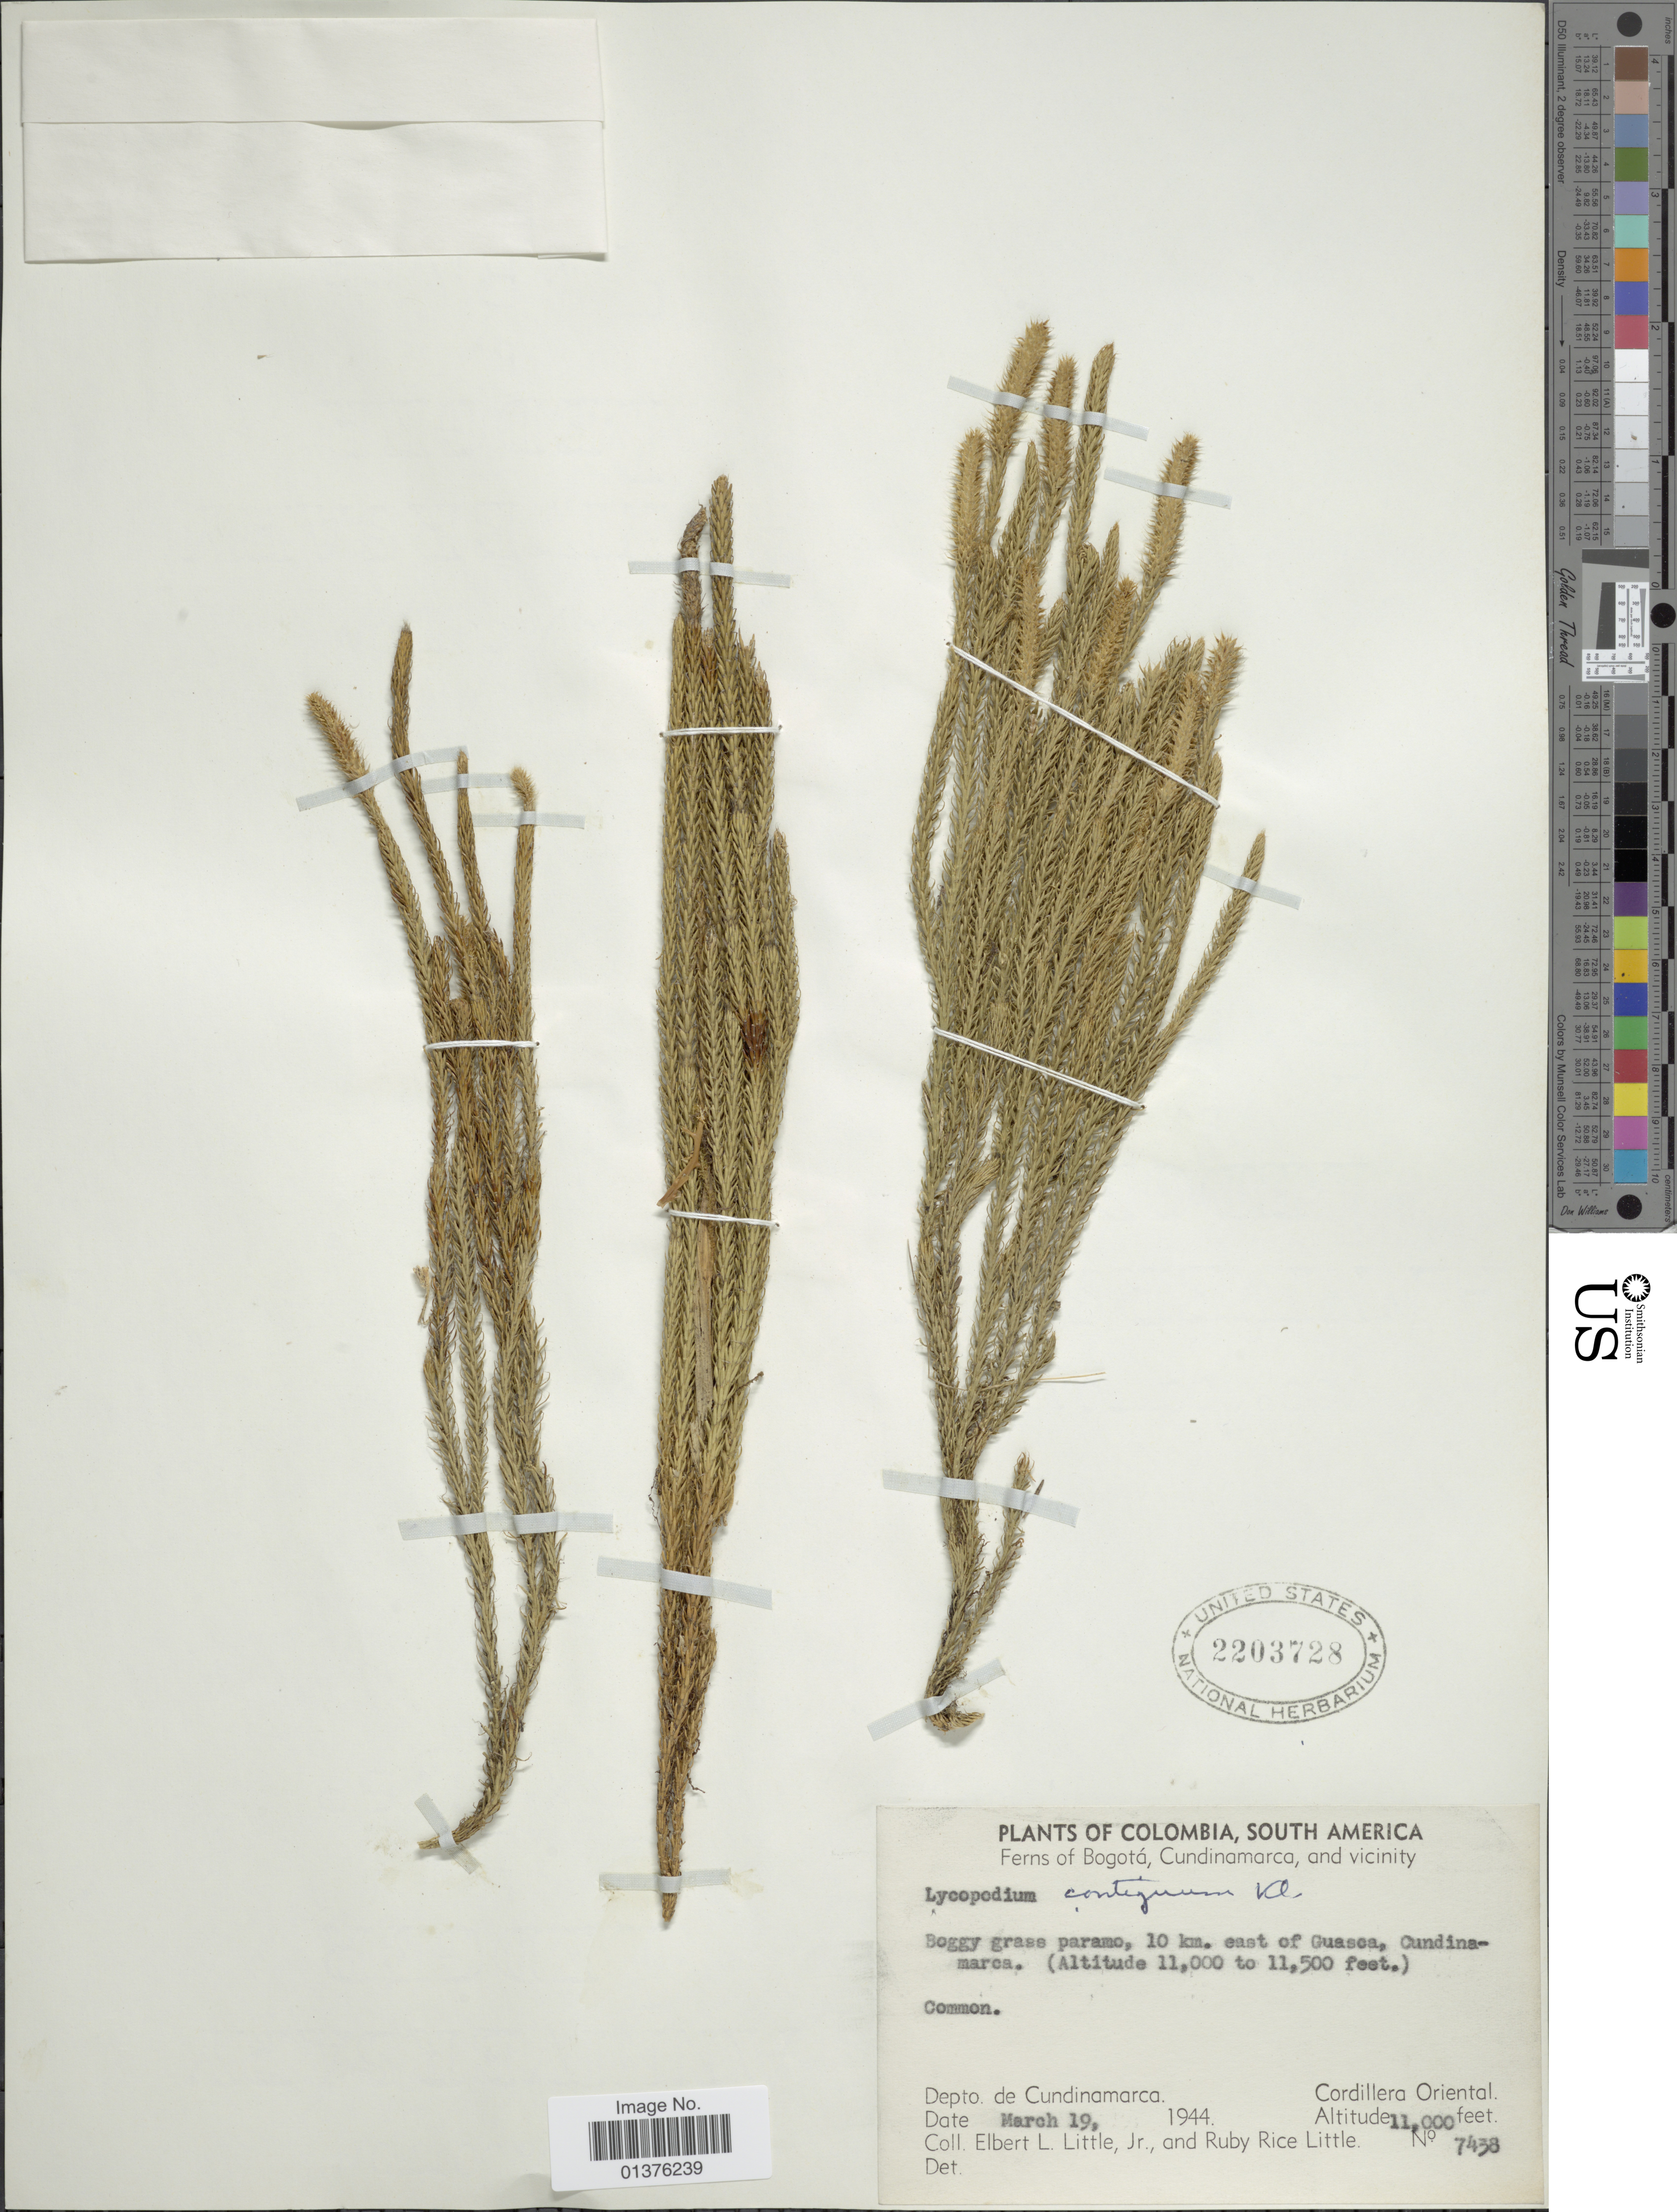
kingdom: Plantae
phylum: Tracheophyta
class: Lycopodiopsida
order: Lycopodiales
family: Lycopodiaceae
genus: Lycopodium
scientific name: Lycopodium clavatum subsp. contiguum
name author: (Klotzsch) B. Øllg.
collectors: E. L. Little & R. R. Little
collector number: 7438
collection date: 1944-03-19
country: Colombia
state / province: Cundinamarca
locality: Cordillera Oriental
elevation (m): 3353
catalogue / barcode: US 2203728